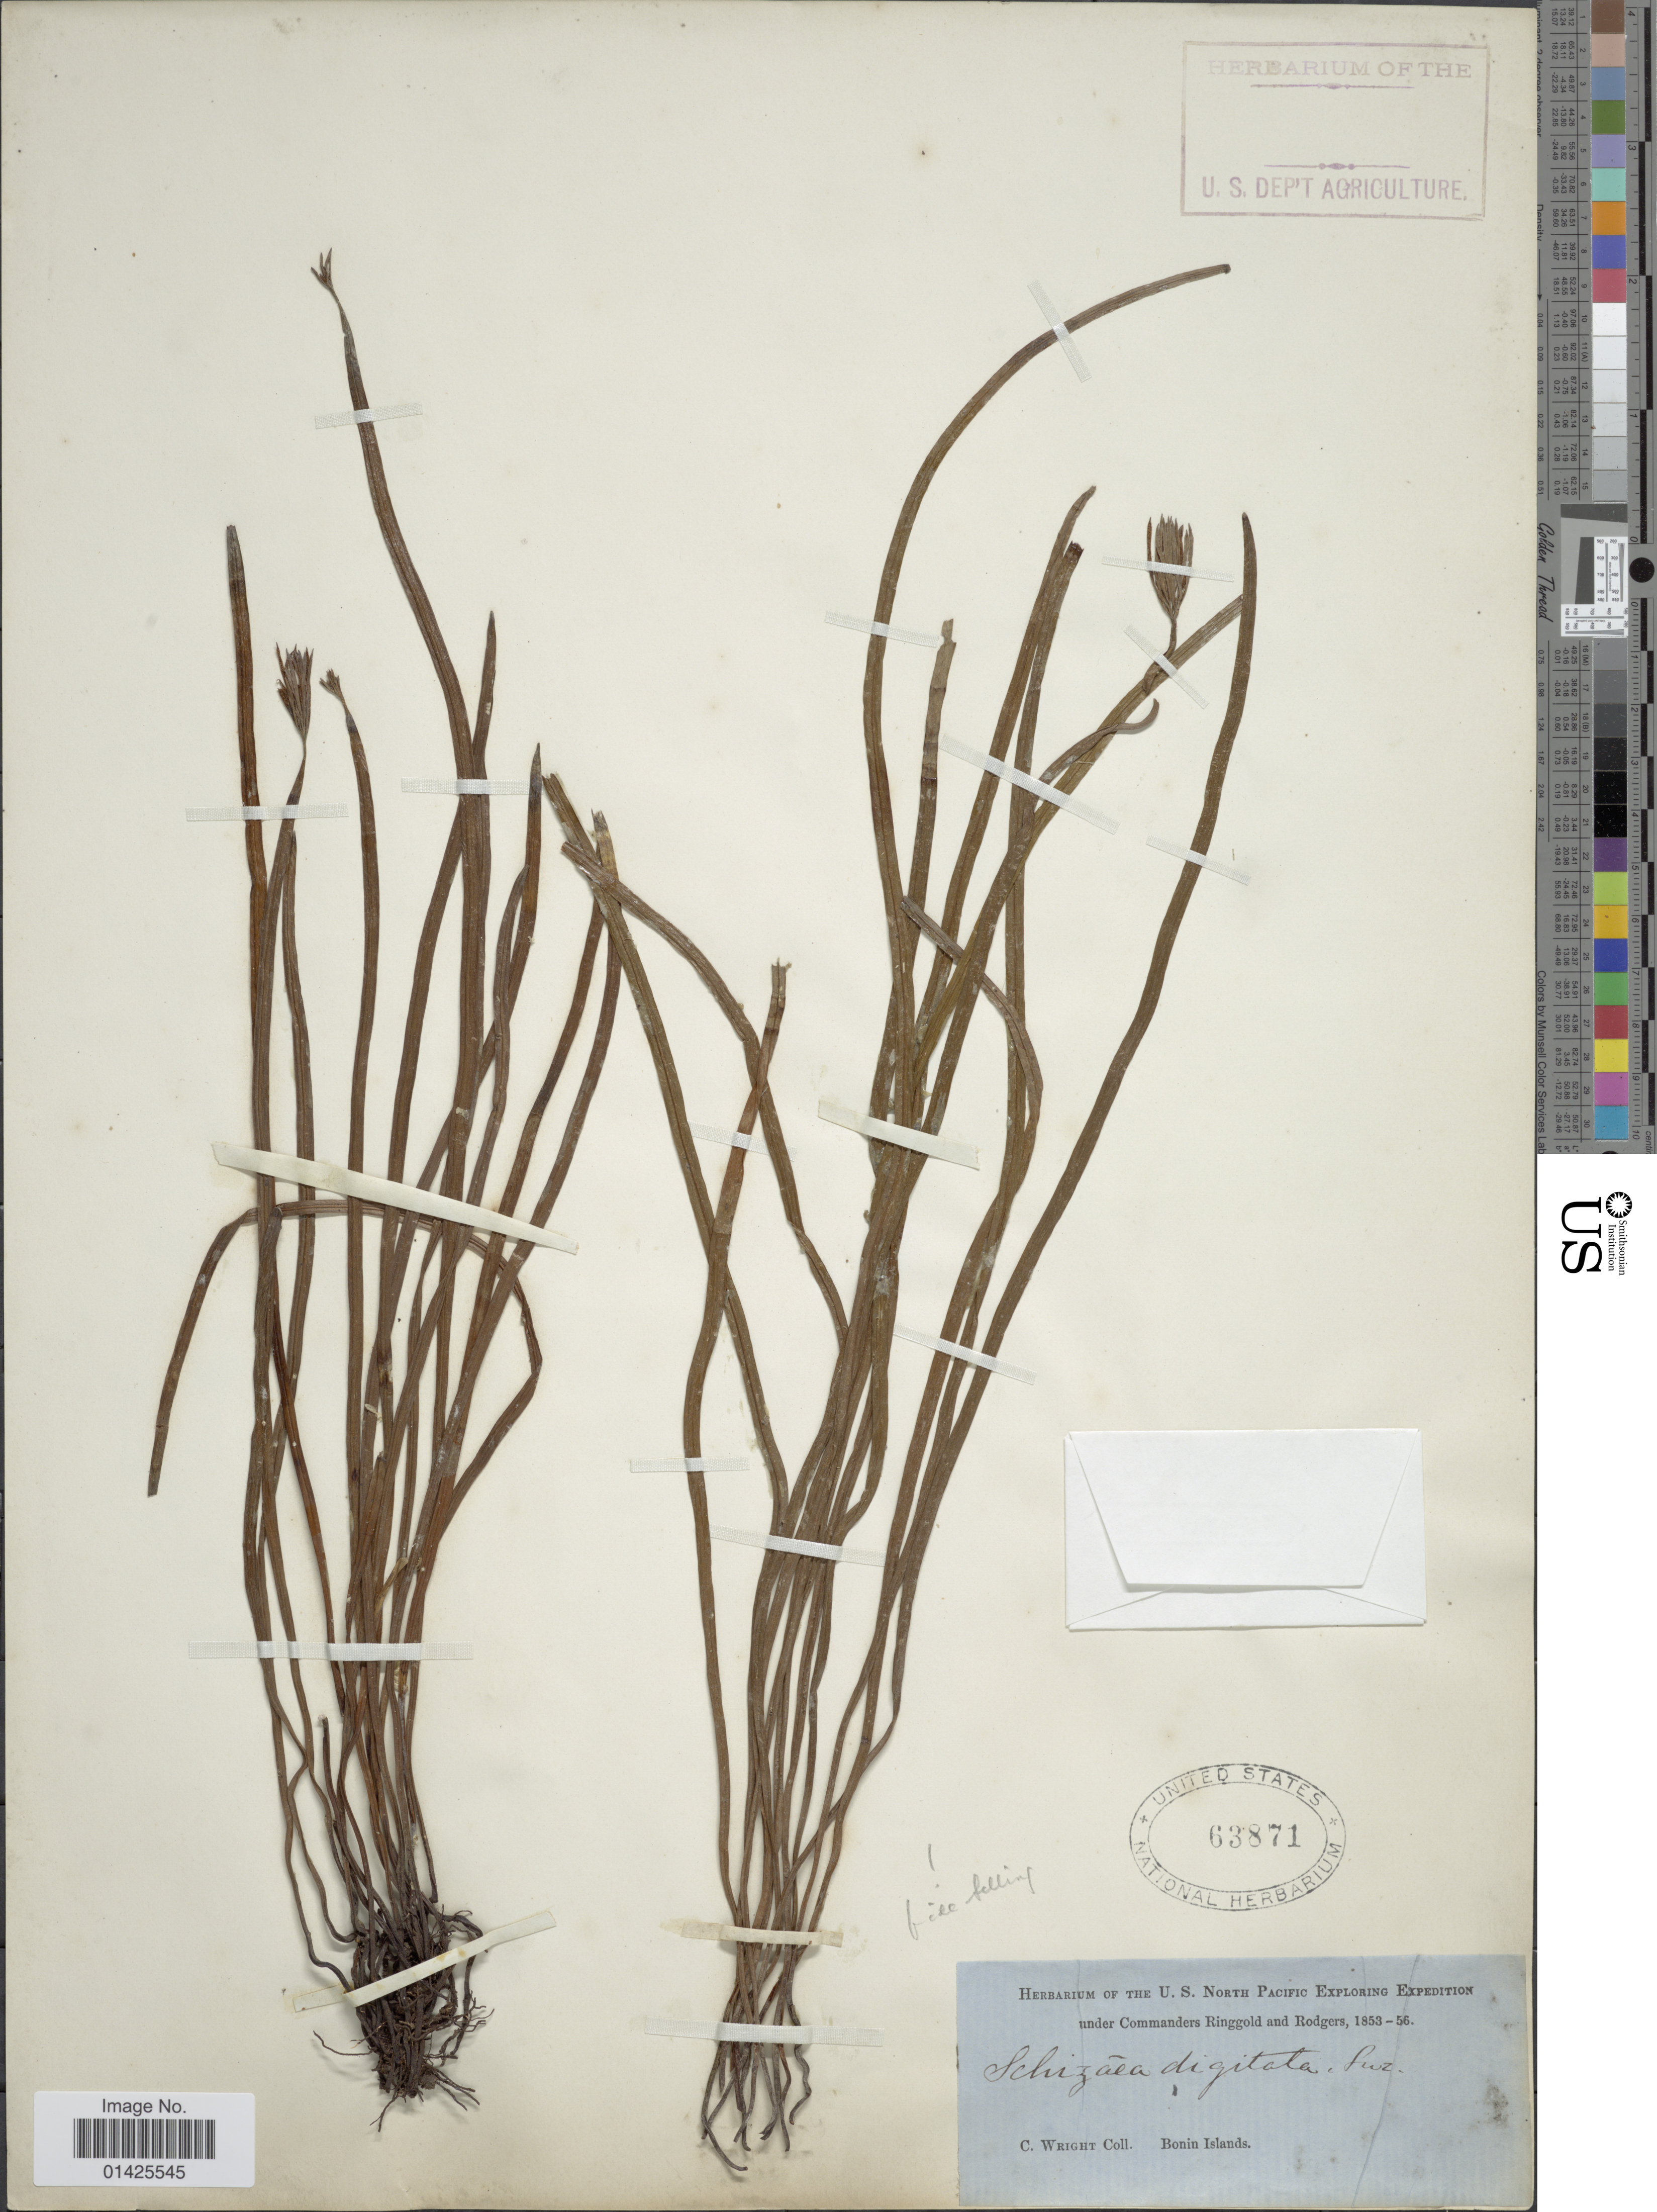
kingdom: Plantae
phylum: Tracheophyta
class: Polypodiopsida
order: Schizaeales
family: Schizaeaceae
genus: Actinostachys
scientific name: Actinostachys digitata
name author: (L.) Wall.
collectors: C. Wright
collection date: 1853/1856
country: Japan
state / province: Tokyo, Federal City of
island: Bonin Islands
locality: Bonin Islands.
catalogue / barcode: US 63871